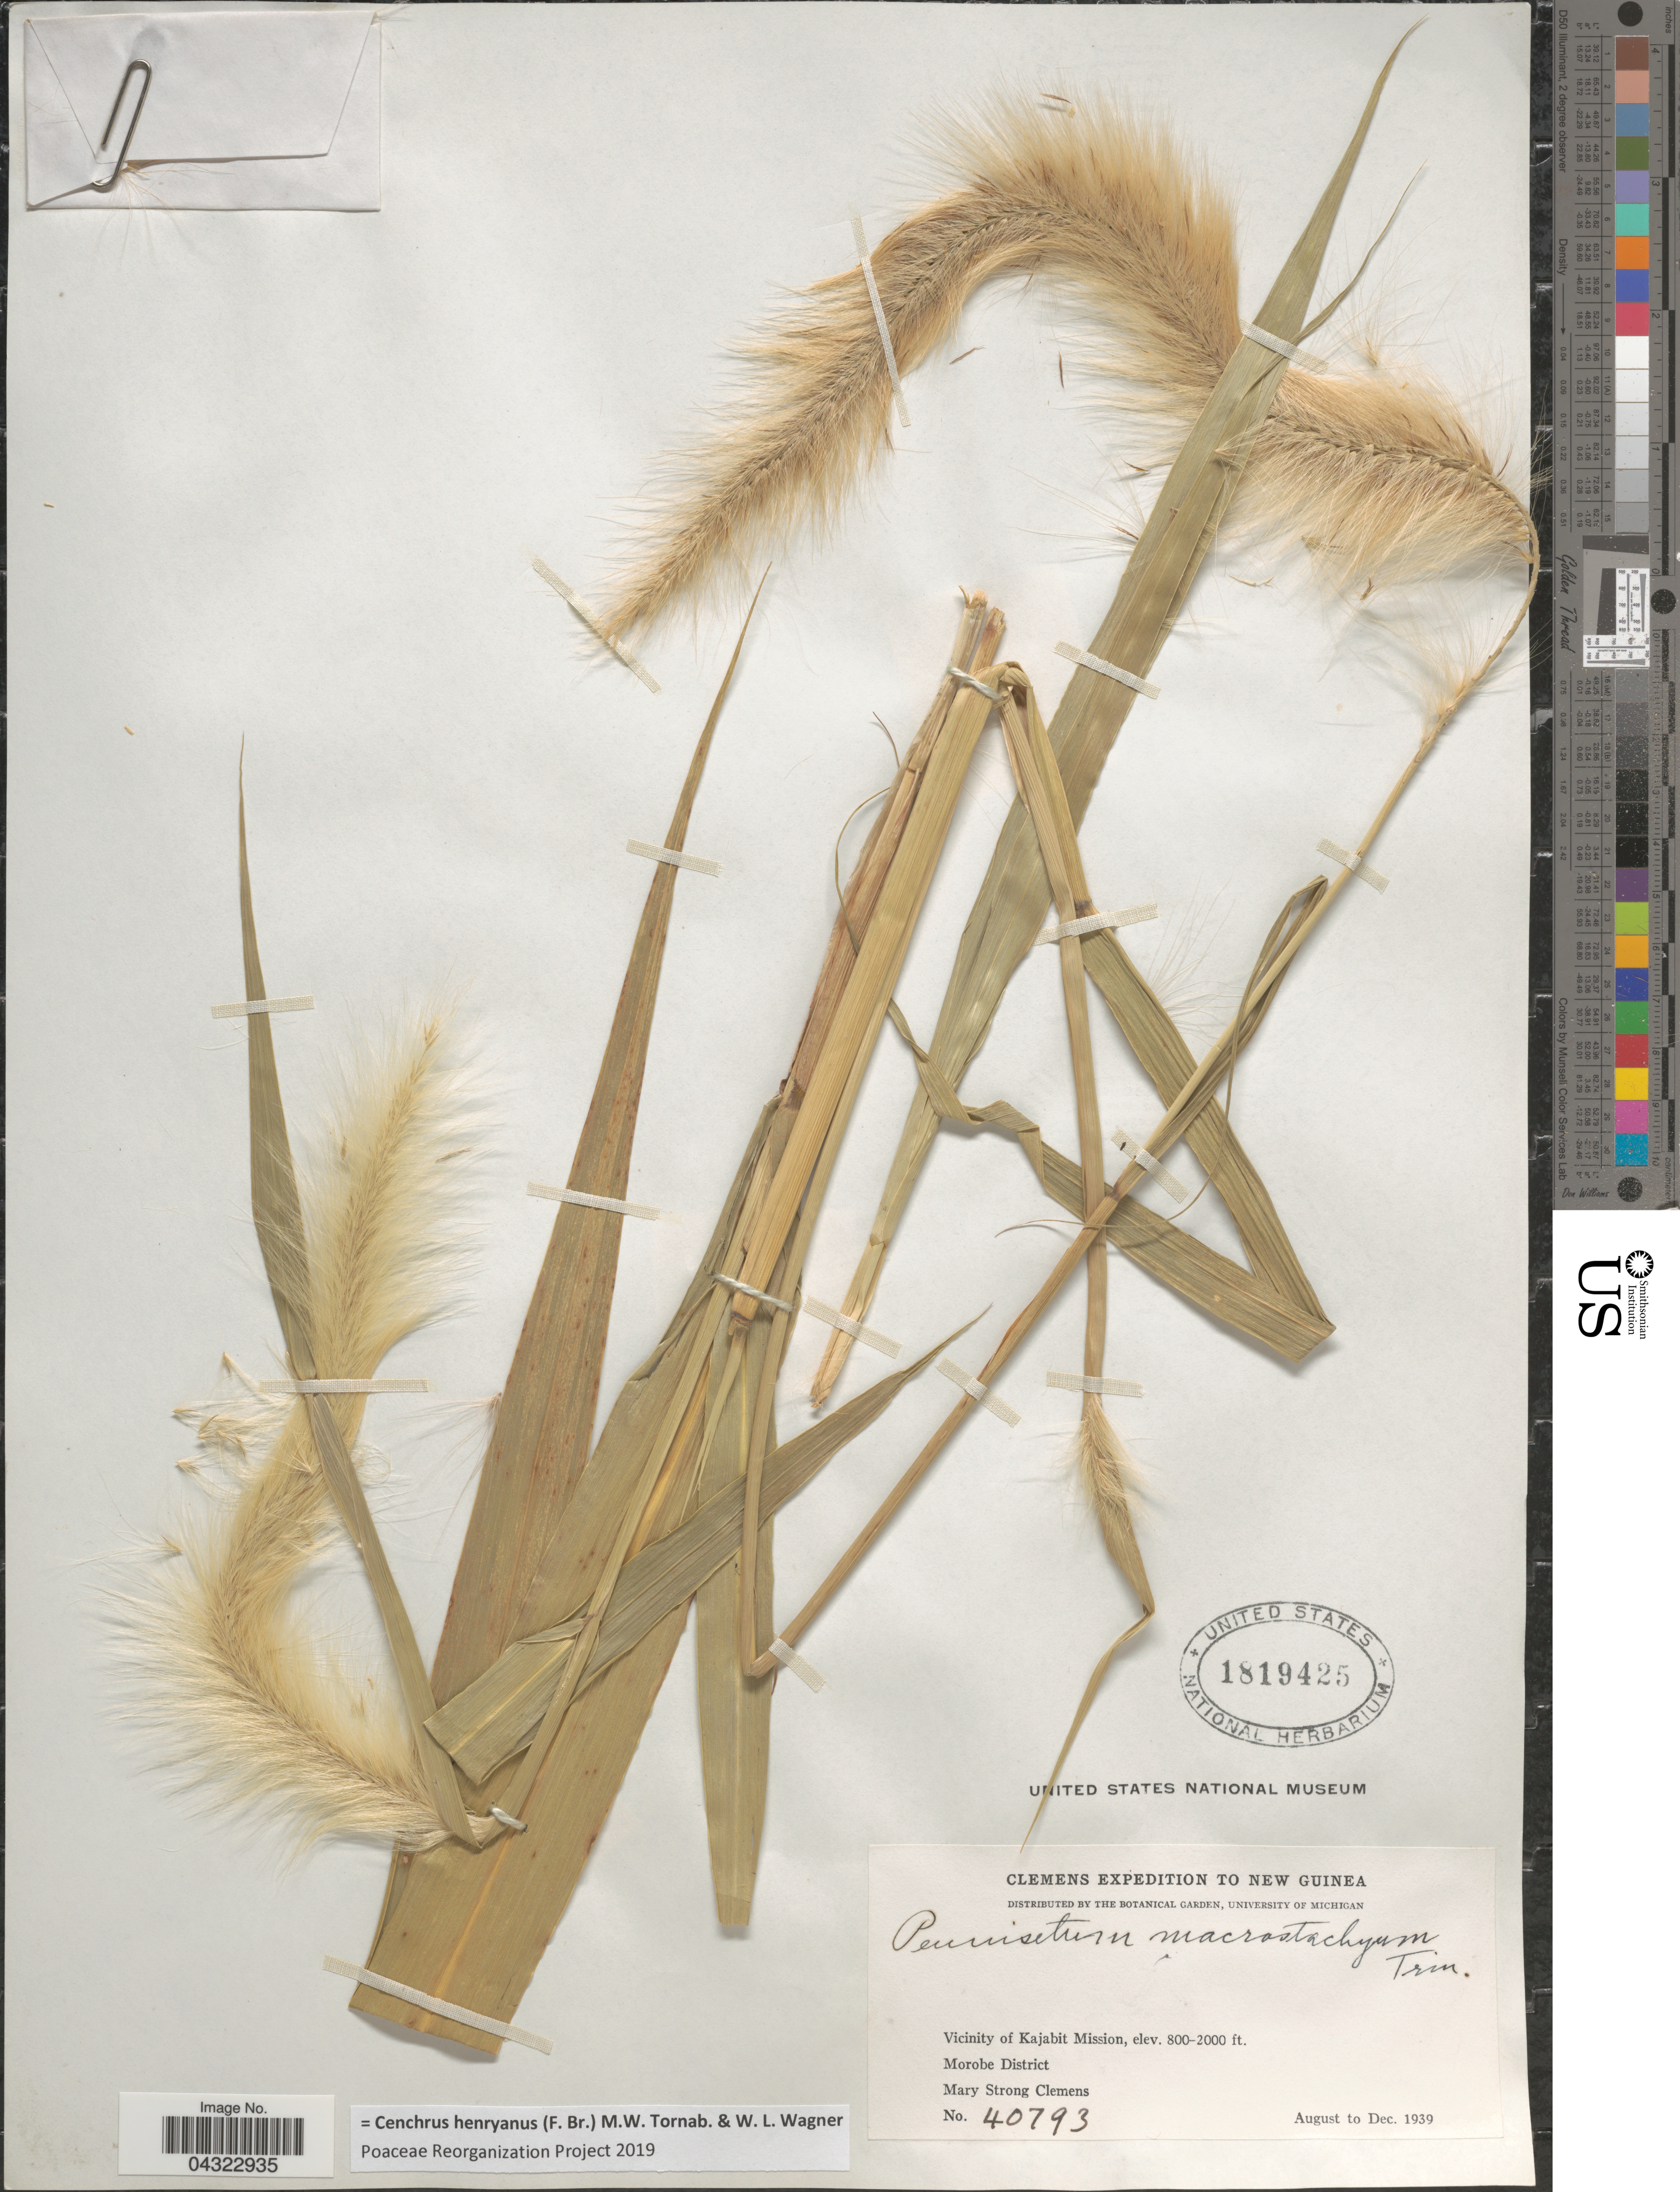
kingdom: Plantae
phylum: Tracheophyta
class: Liliopsida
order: Poales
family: Poaceae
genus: Cenchrus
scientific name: Cenchrus henryanus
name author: (F. Br.) M.W. Tornab. & W.L. Wagner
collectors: M. S. Clemens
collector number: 40793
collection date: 1939-08/1939-12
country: Papua New Guinea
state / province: Morobe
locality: Clemens Expedition to New Guinea. Vicinity of Kajabit Mission. Morobe District.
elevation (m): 244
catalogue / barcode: US 1819425